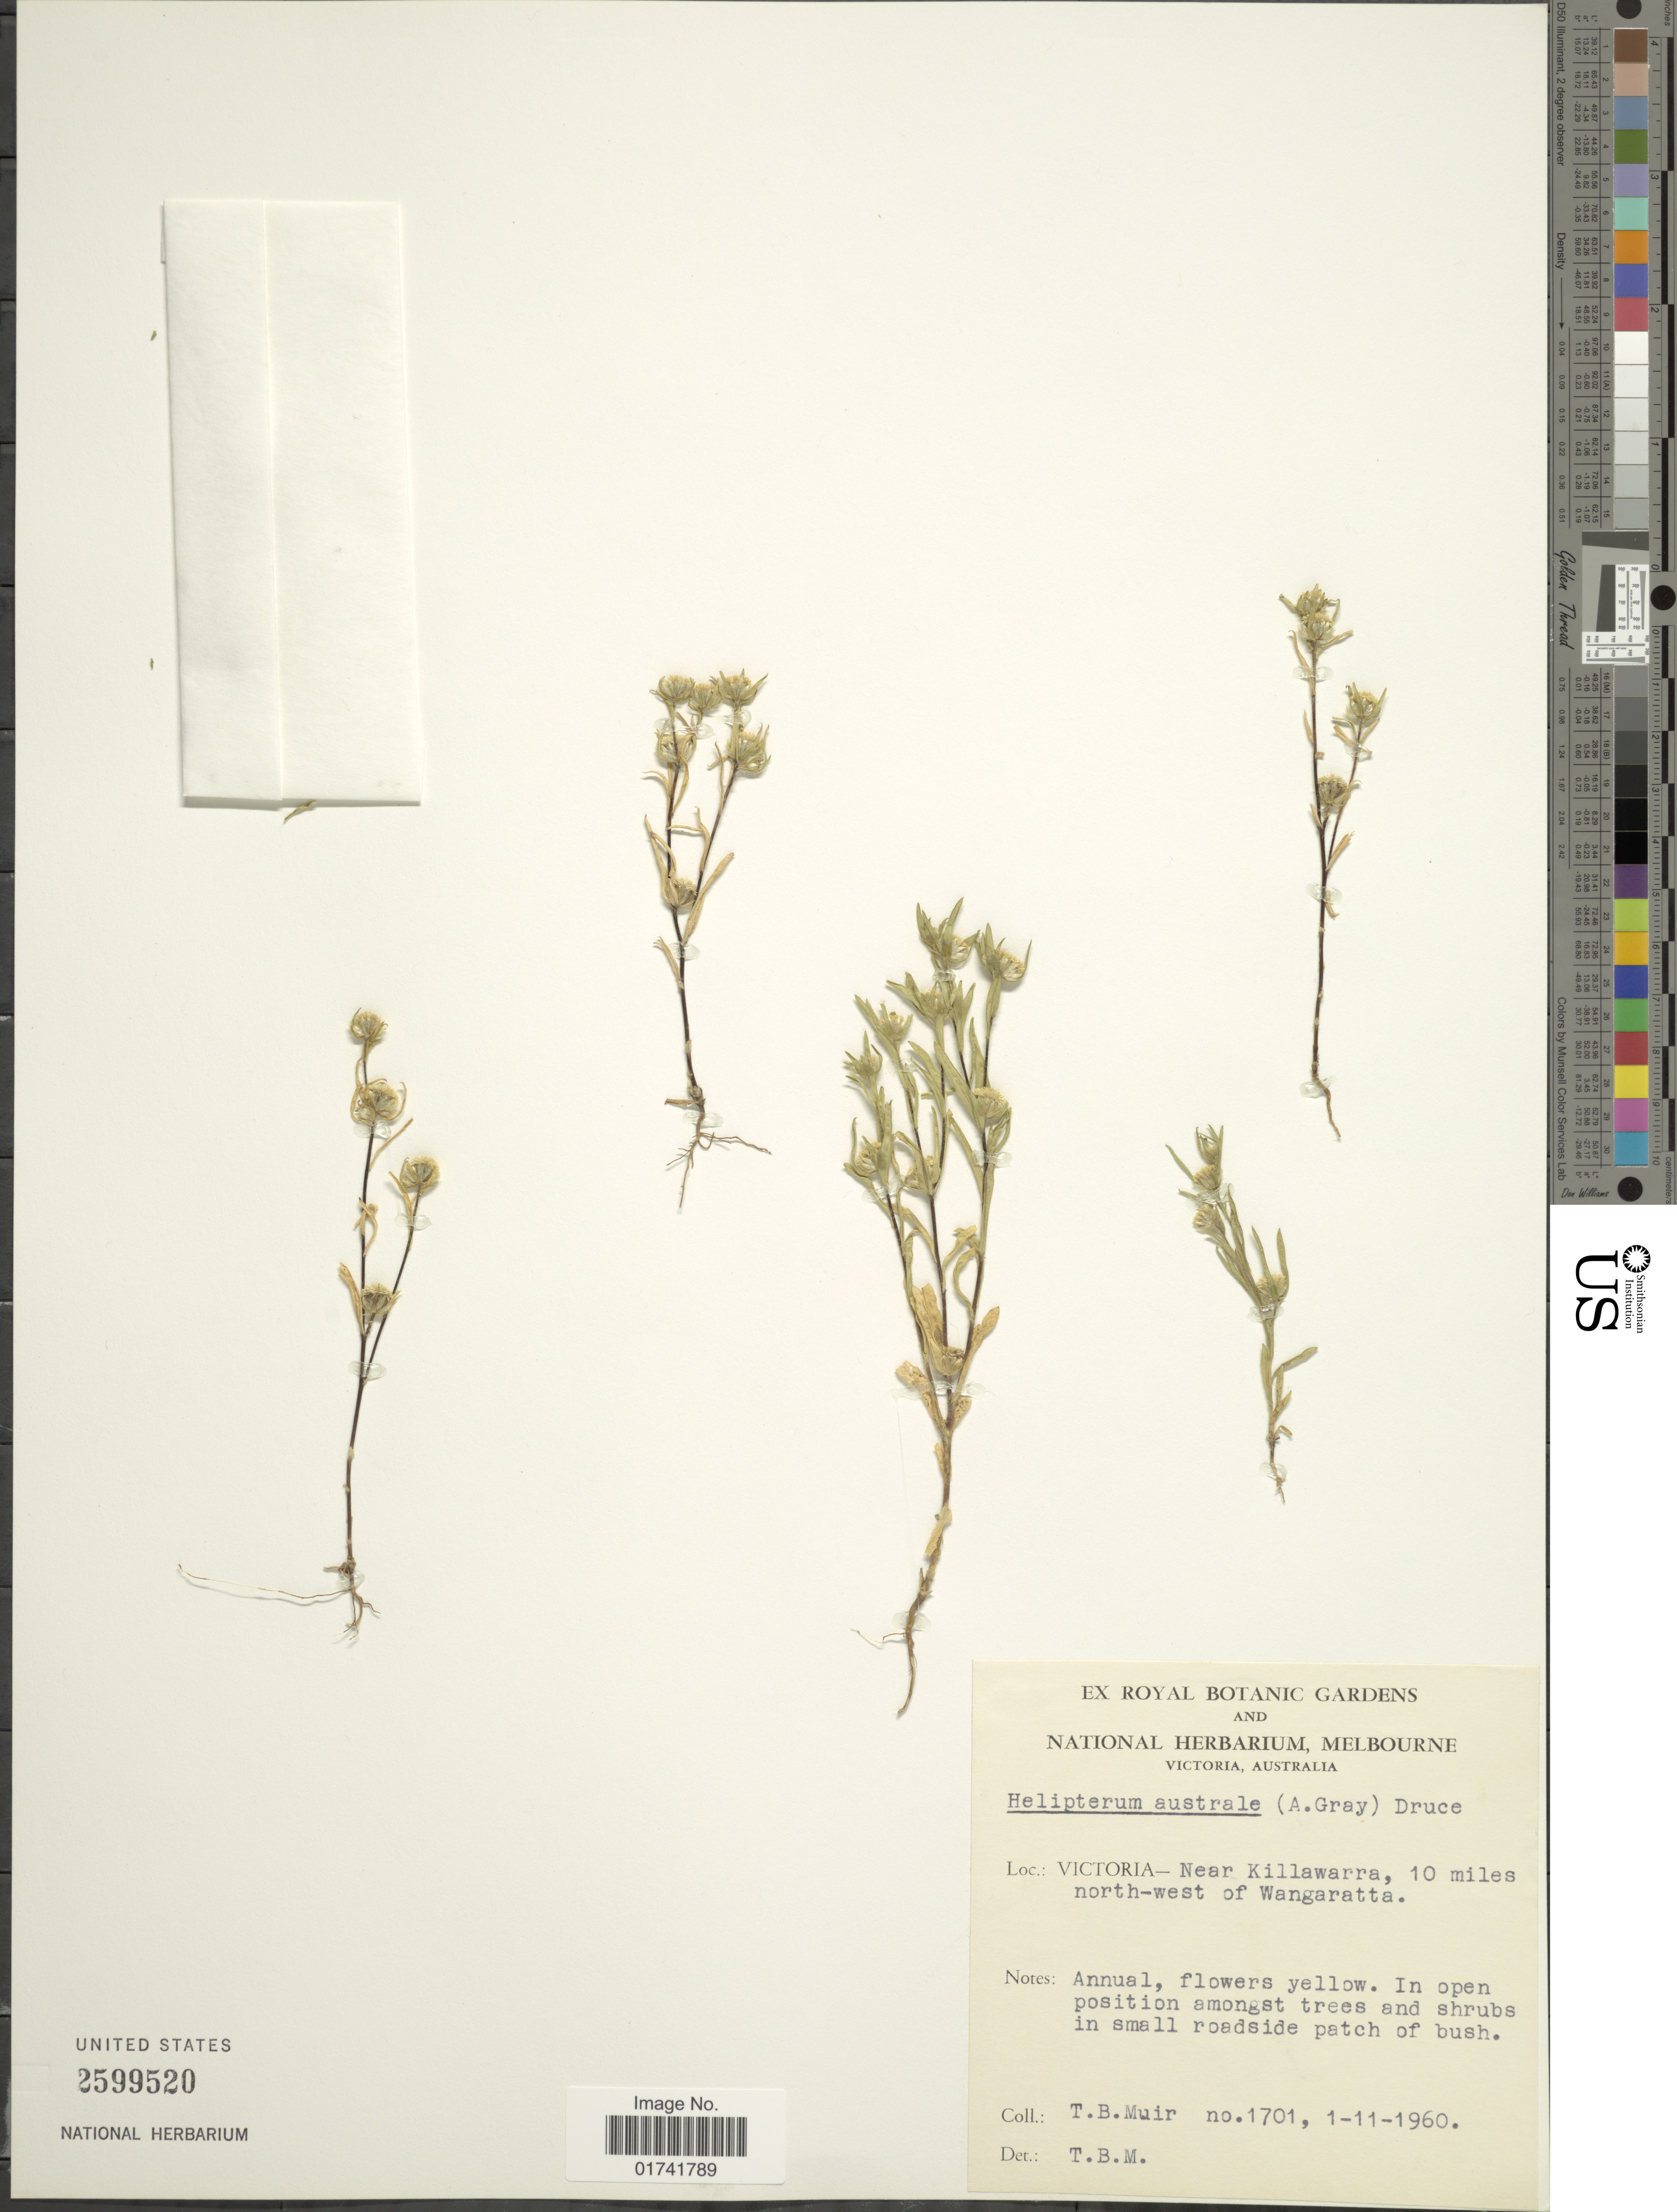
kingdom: Plantae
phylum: Tracheophyta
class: Magnoliopsida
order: Asterales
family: Asteraceae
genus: Triptilodiscus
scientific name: Triptilodiscus pygmaeus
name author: Turcz.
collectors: T. Muir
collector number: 1701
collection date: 1960-11-01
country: Australia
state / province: Victoria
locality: Victoria-near Killawarra, 10 miles north-west of Wangaratta, in small roadside patch.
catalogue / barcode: US 2599520